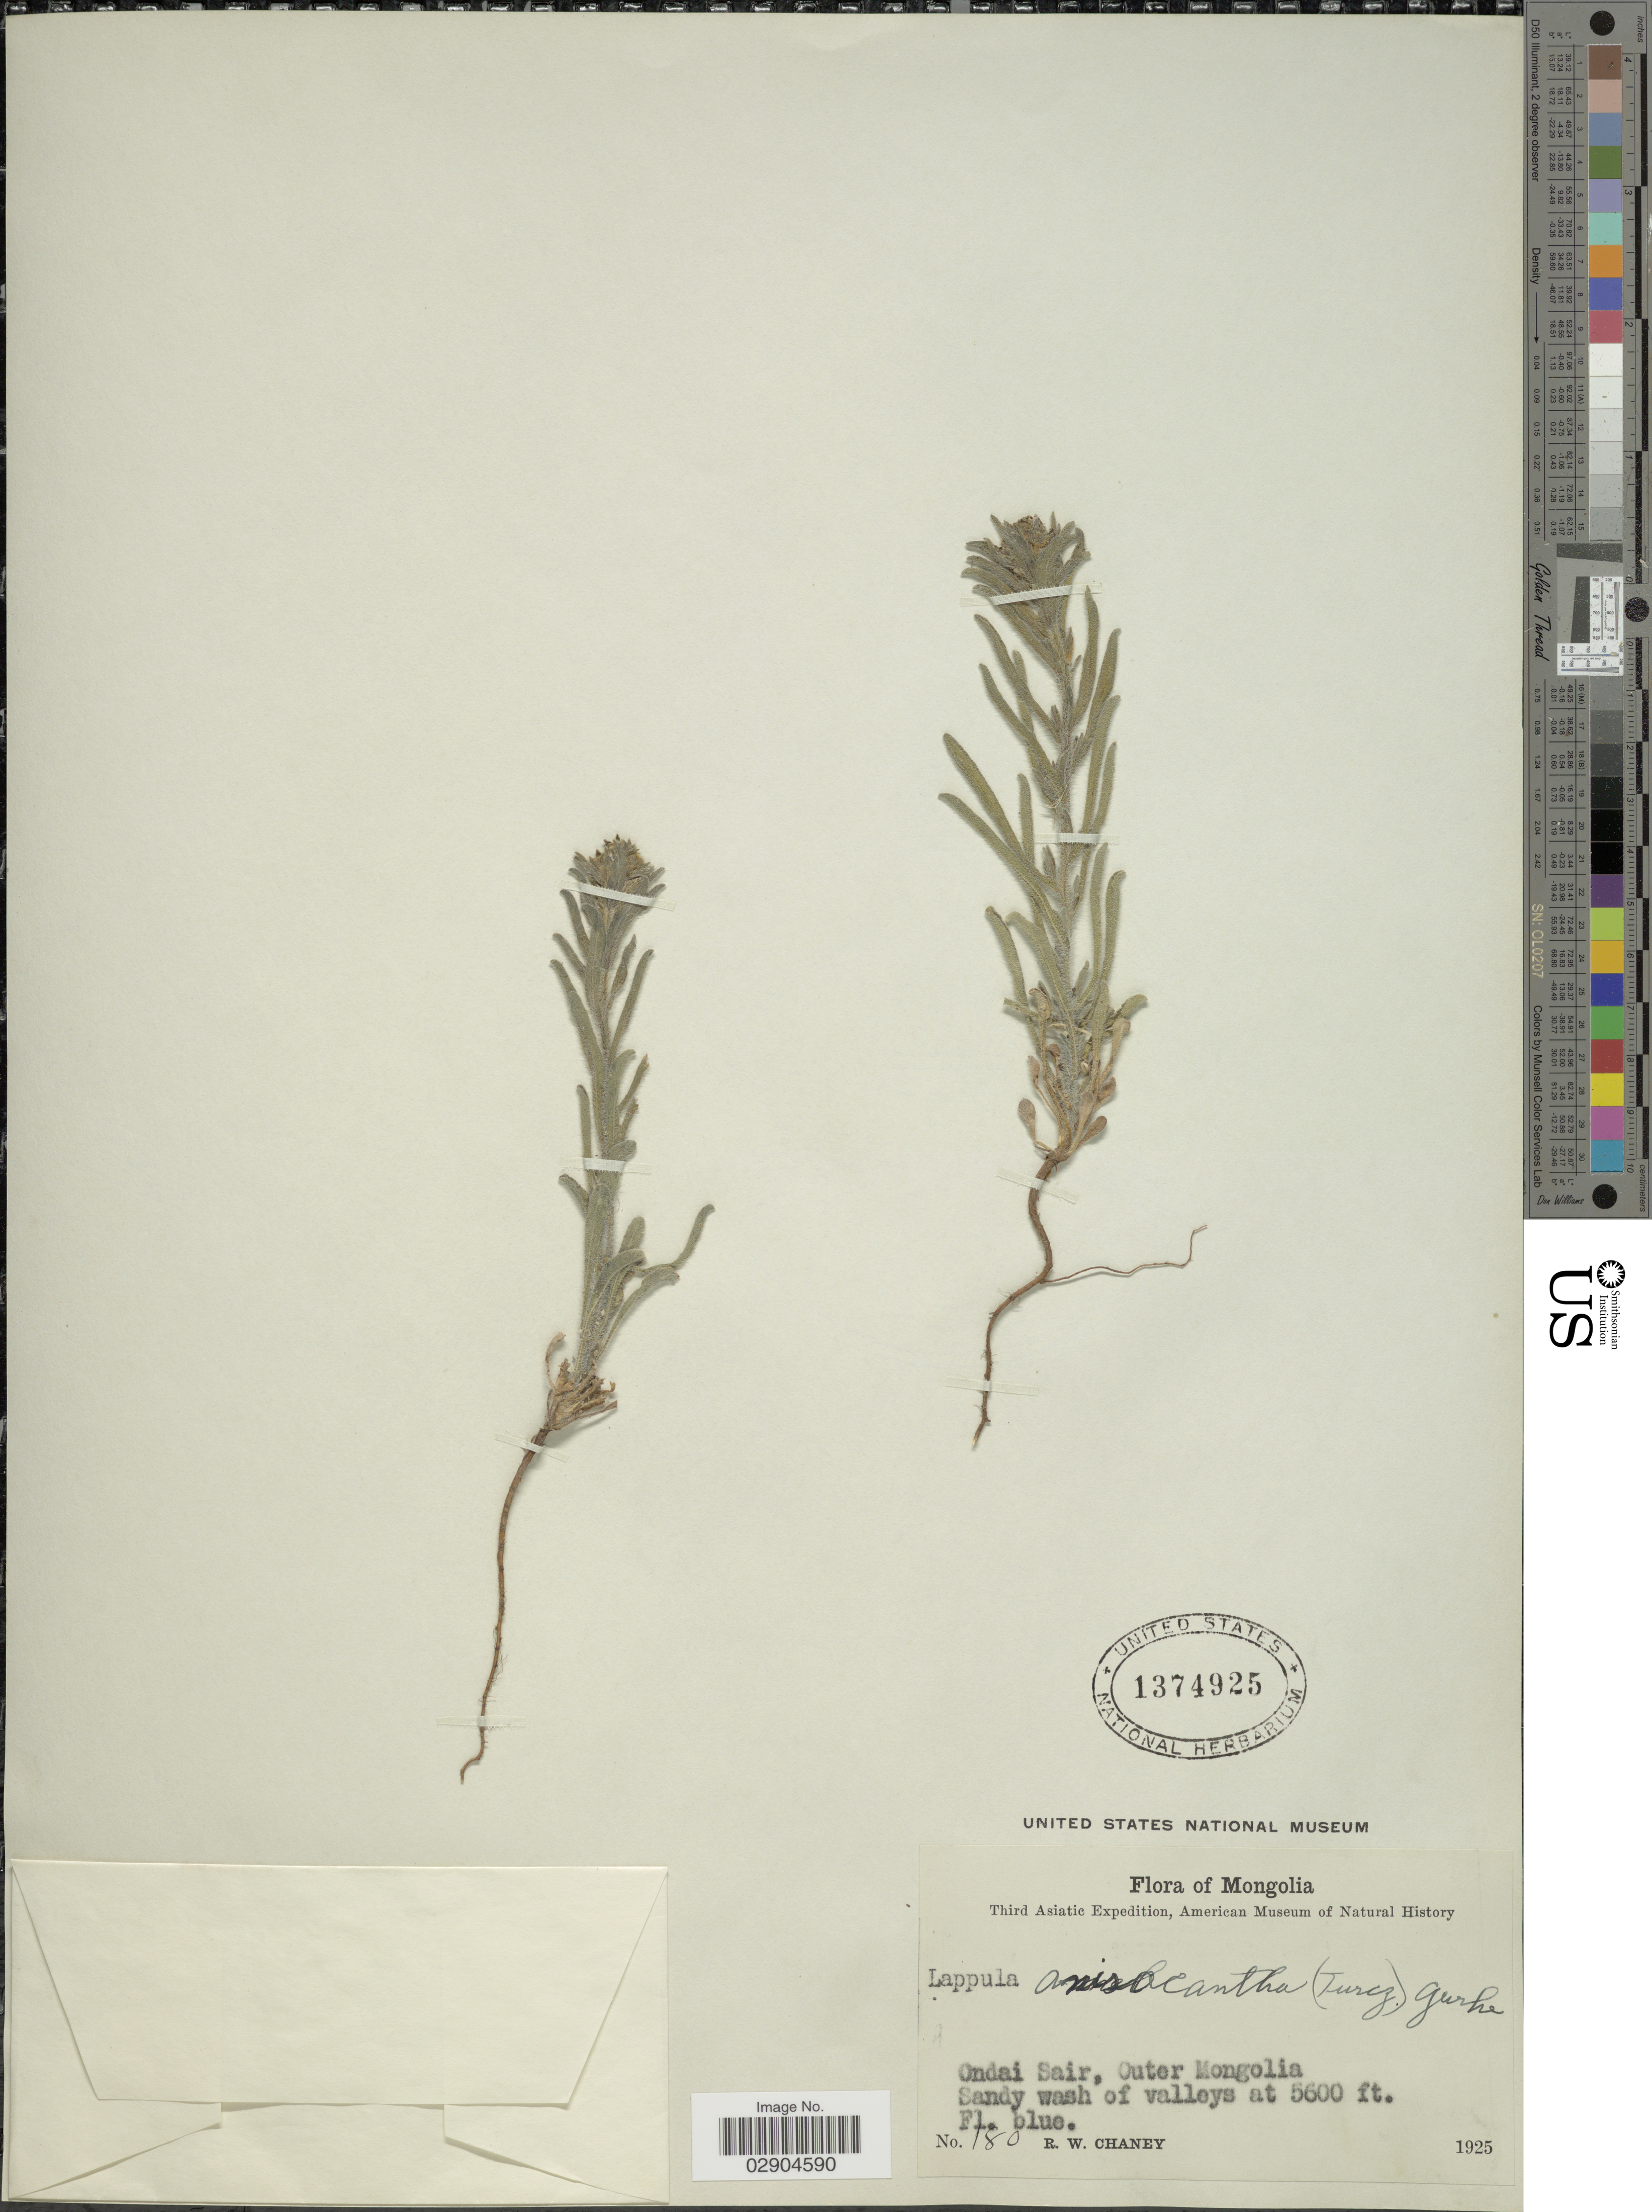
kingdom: Plantae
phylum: Tracheophyta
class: Magnoliopsida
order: Boraginales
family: Boraginaceae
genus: Lappula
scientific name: Lappula anisacantha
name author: (Turcz. ex Bunge) Gürke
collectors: R. Chaney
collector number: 180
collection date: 1925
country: Mongolia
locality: Ondai Sair, Outer Mongolia.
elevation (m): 1707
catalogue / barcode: US 1374925